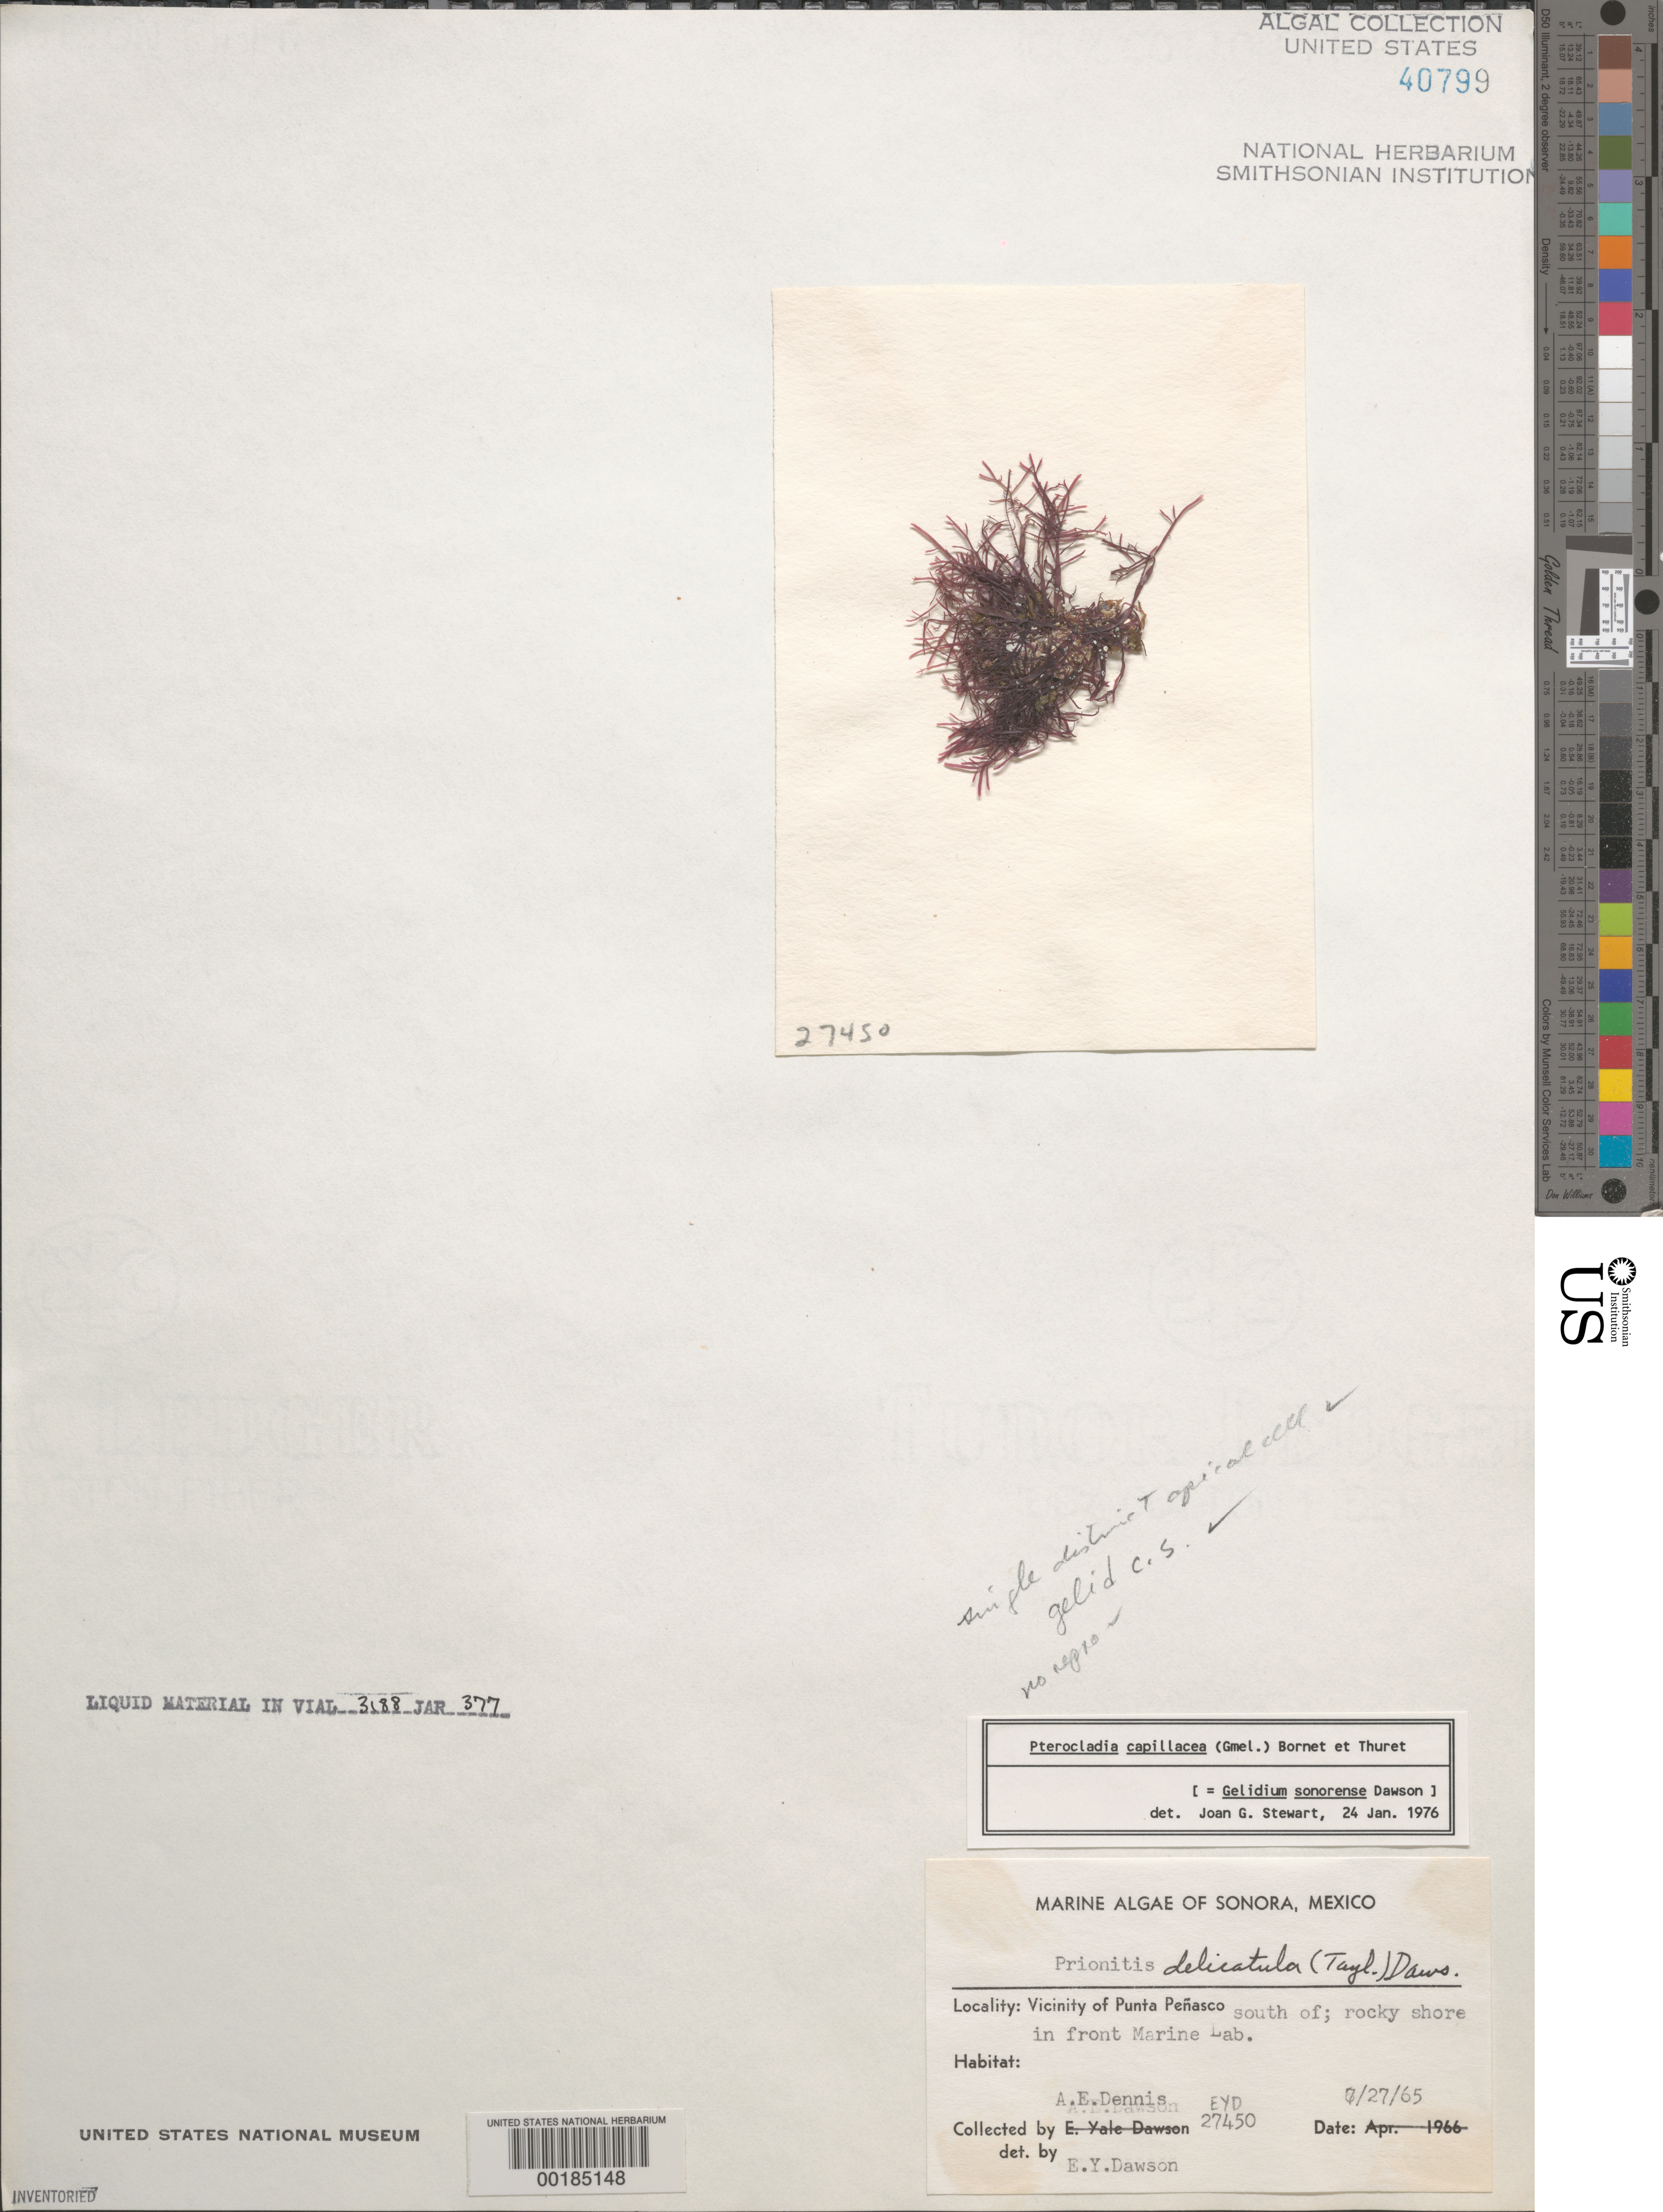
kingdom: Plantae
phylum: Rhodophyta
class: Florideophyceae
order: Gelidiales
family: Pterocladiaceae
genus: Pterocladiella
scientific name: Pterocladiella capillacea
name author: (S.G. Gmel.) Santelices & Hommers.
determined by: Algae name updating Project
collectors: A. Dennis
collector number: EYD 27450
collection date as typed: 27 Jul 1965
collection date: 1965-07-27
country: Mexico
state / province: Sonora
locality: Marine laboratory shore, south of Punta Penasco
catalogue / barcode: US 40799